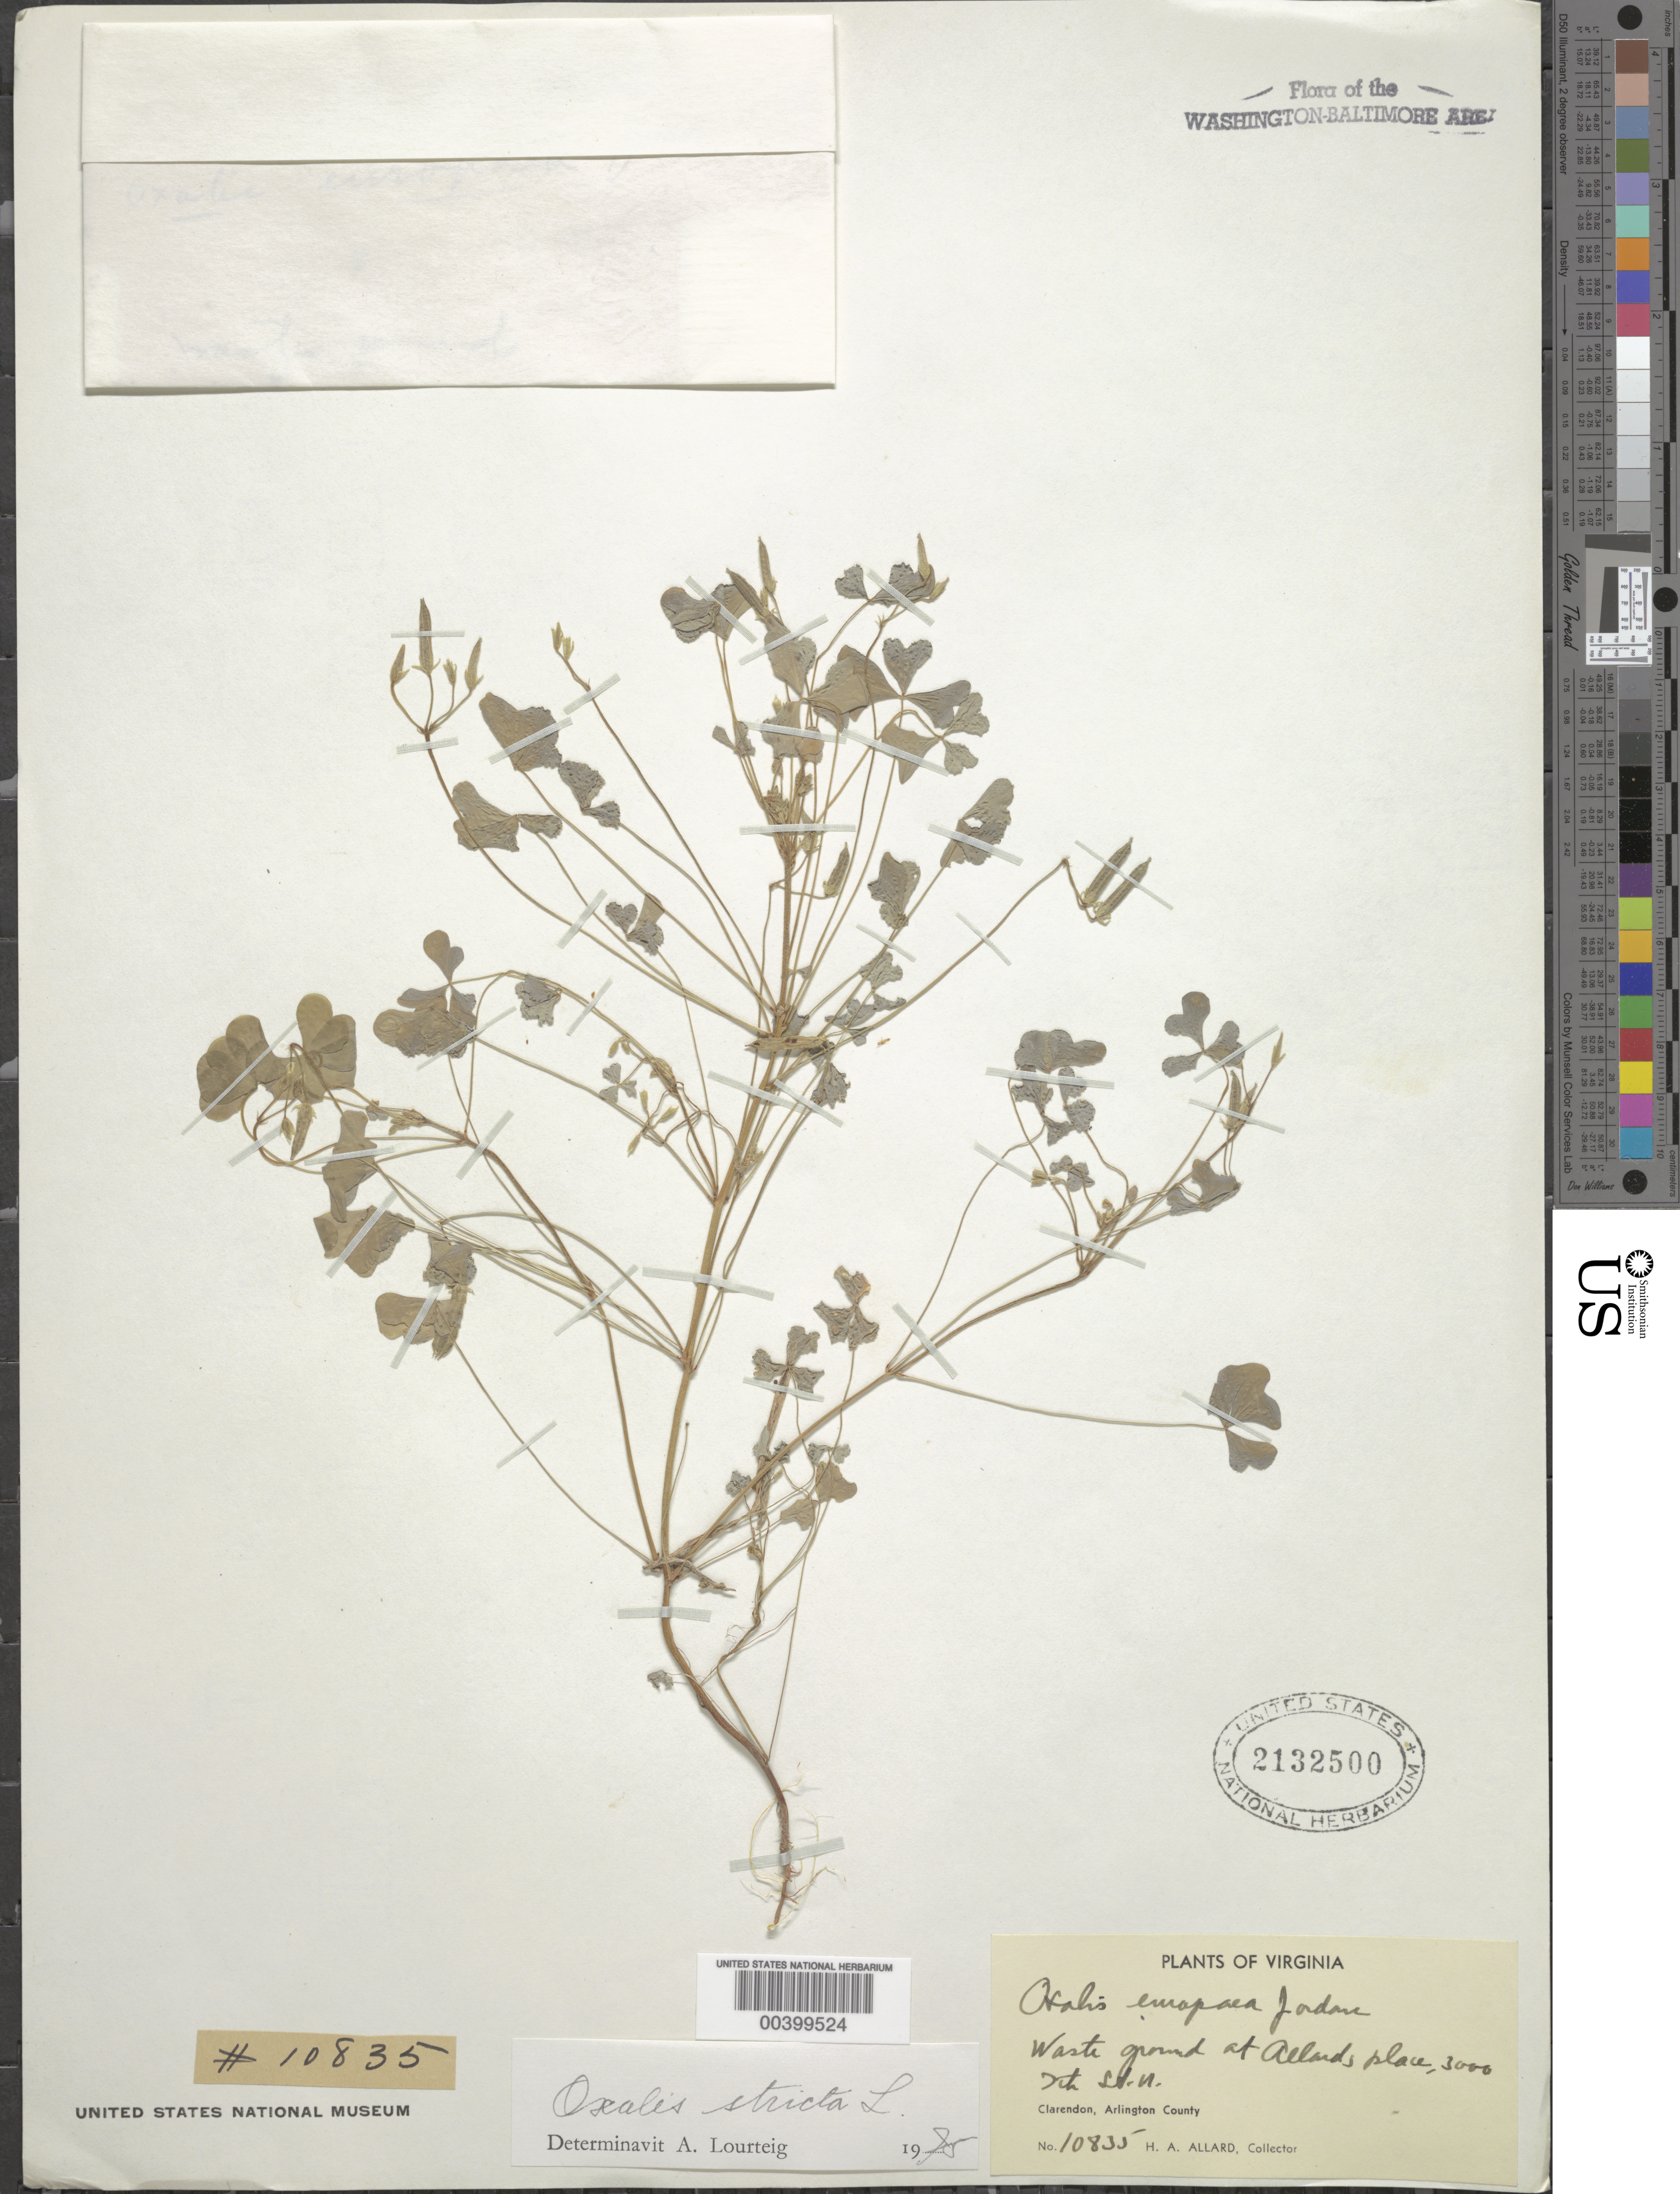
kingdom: Plantae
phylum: Tracheophyta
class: Magnoliopsida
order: Oxalidales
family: Oxalidaceae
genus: Oxalis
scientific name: Oxalis stricta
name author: L.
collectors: H. A. Allard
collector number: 10835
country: United States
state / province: Virginia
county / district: Arlington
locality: Allards Yard, Clarendon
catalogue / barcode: US 2132500